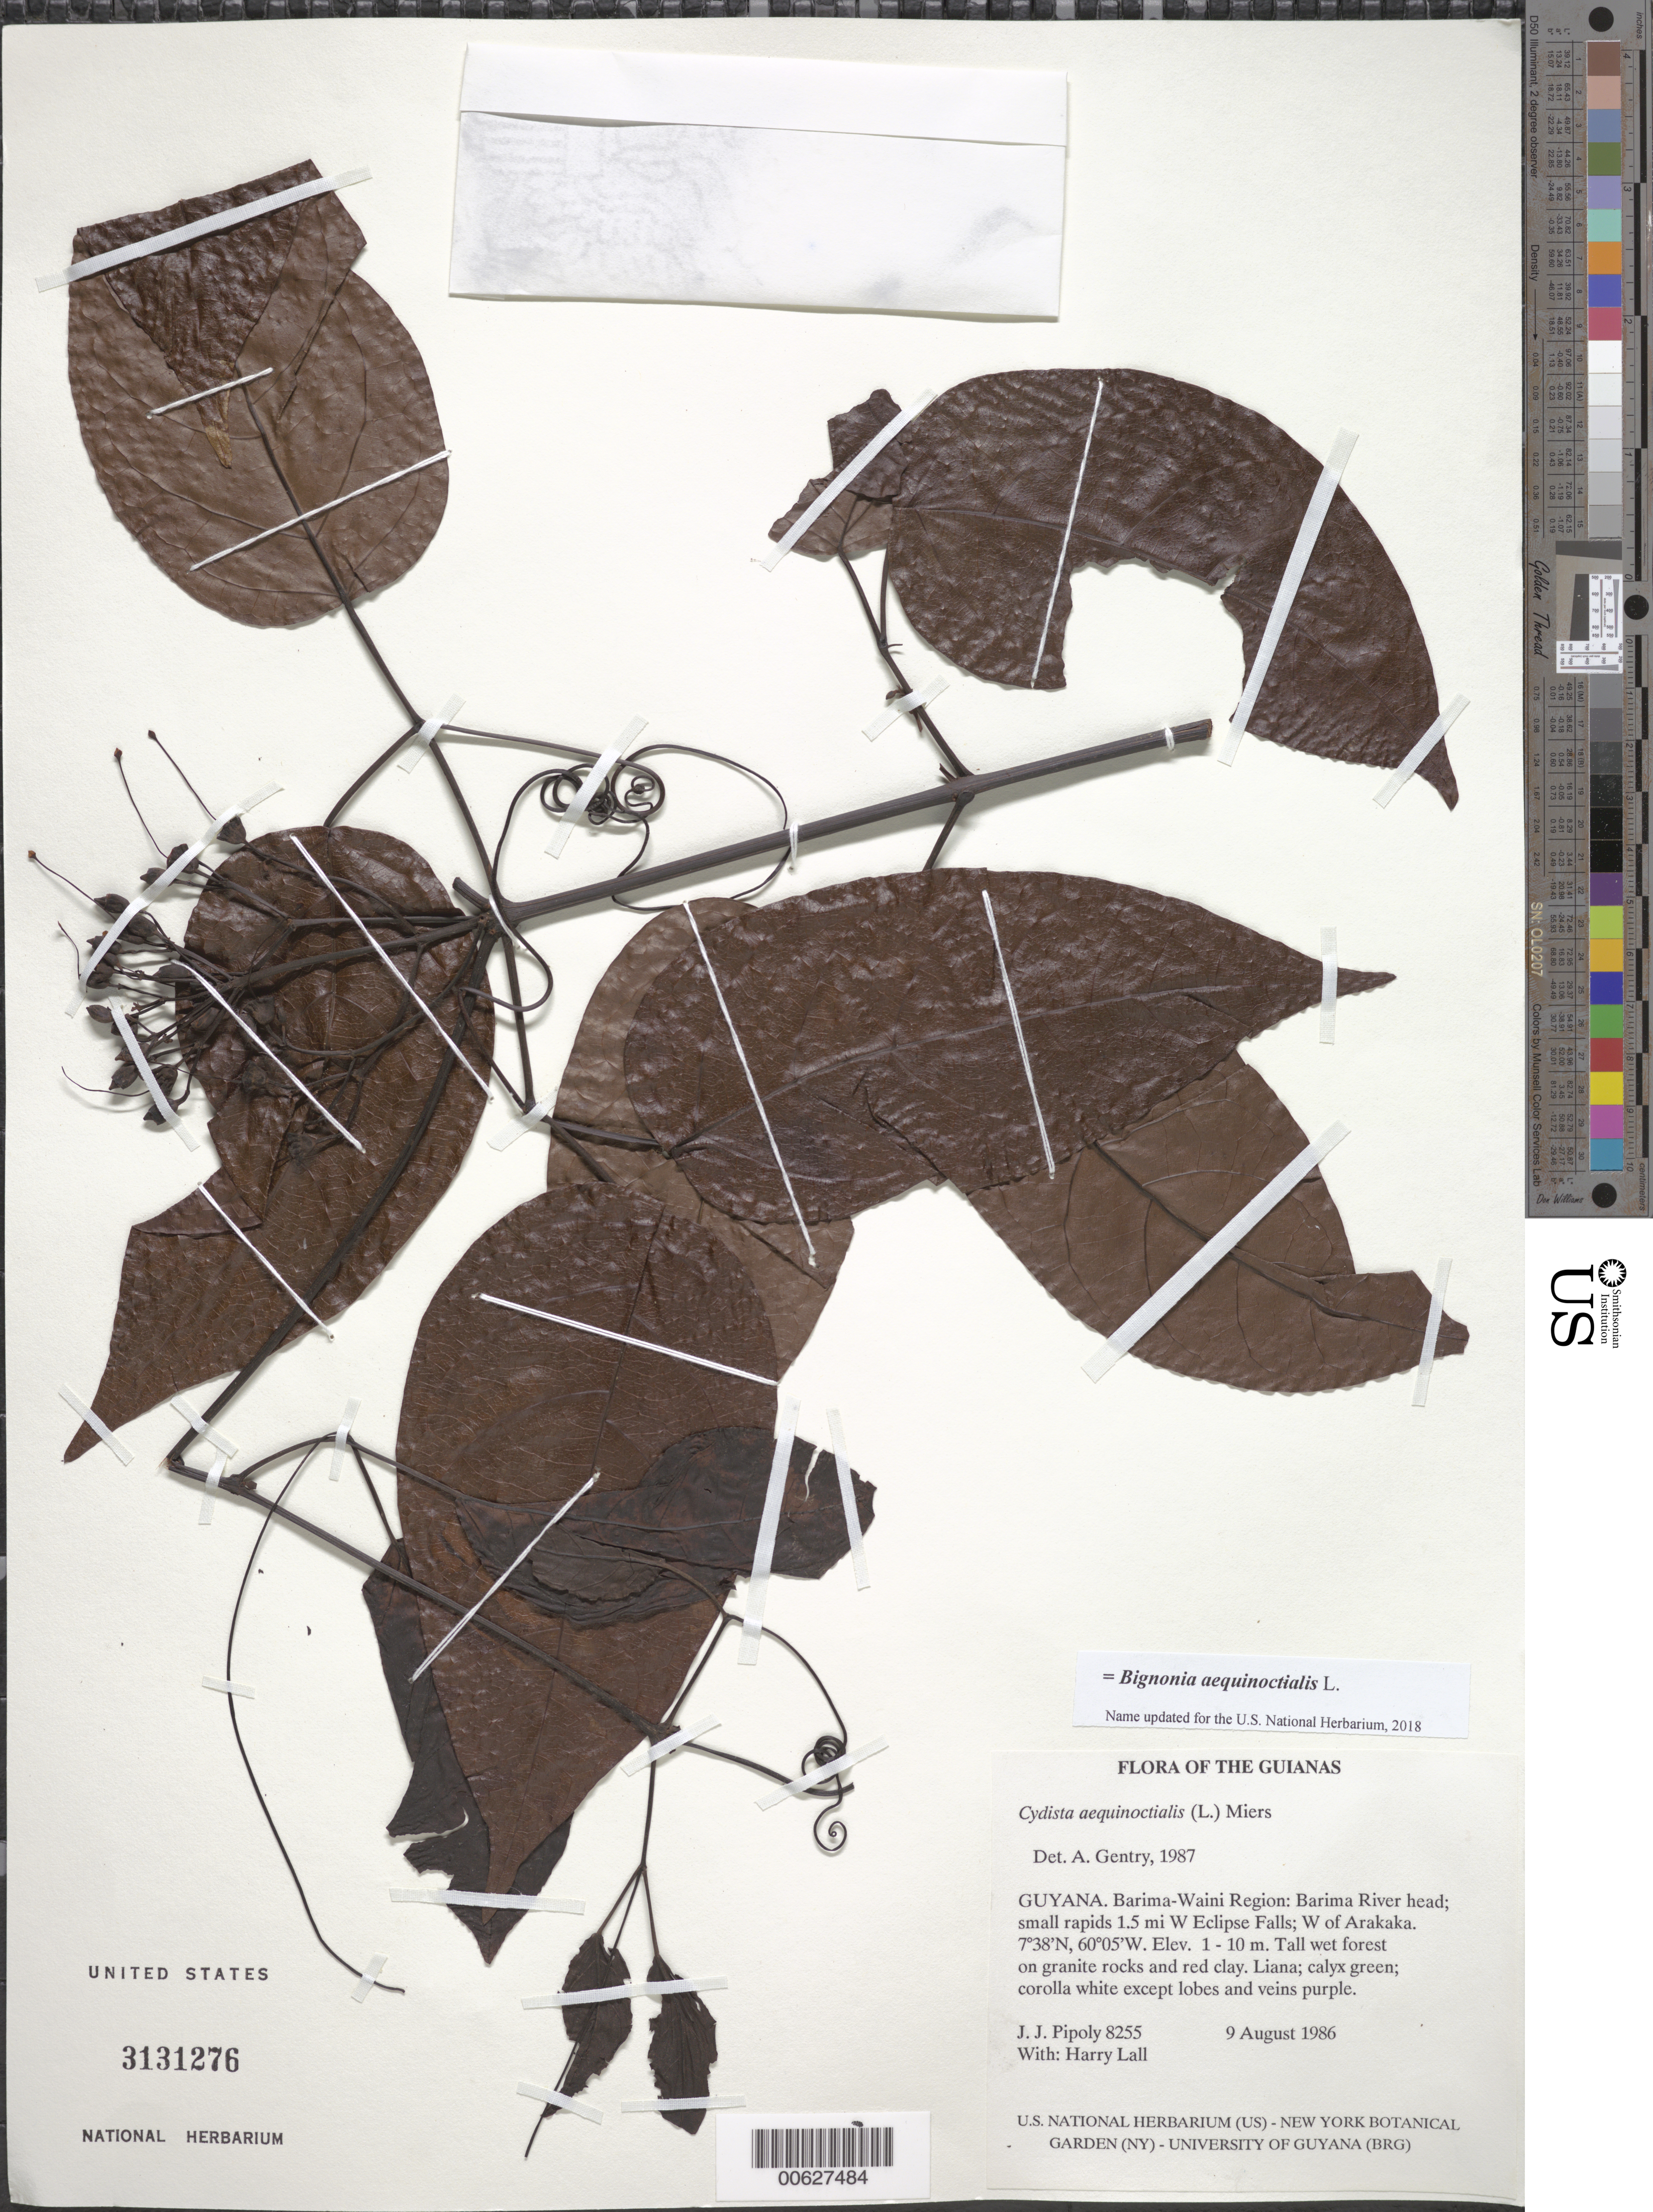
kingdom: Plantae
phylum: Tracheophyta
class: Magnoliopsida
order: Lamiales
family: Bignoniaceae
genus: Bignonia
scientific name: Bignonia aequinoctialis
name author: L.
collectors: J. J. Pipoly & H. Lall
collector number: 8255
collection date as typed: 9 August 1986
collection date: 1986-08-09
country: Guyana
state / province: Barima-Waini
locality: Barima River head; small rapids 1.5 mi W Eclipse Falls; W of Arakaka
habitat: Tall wet forest on granite rocks and red clay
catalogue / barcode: US 3131276